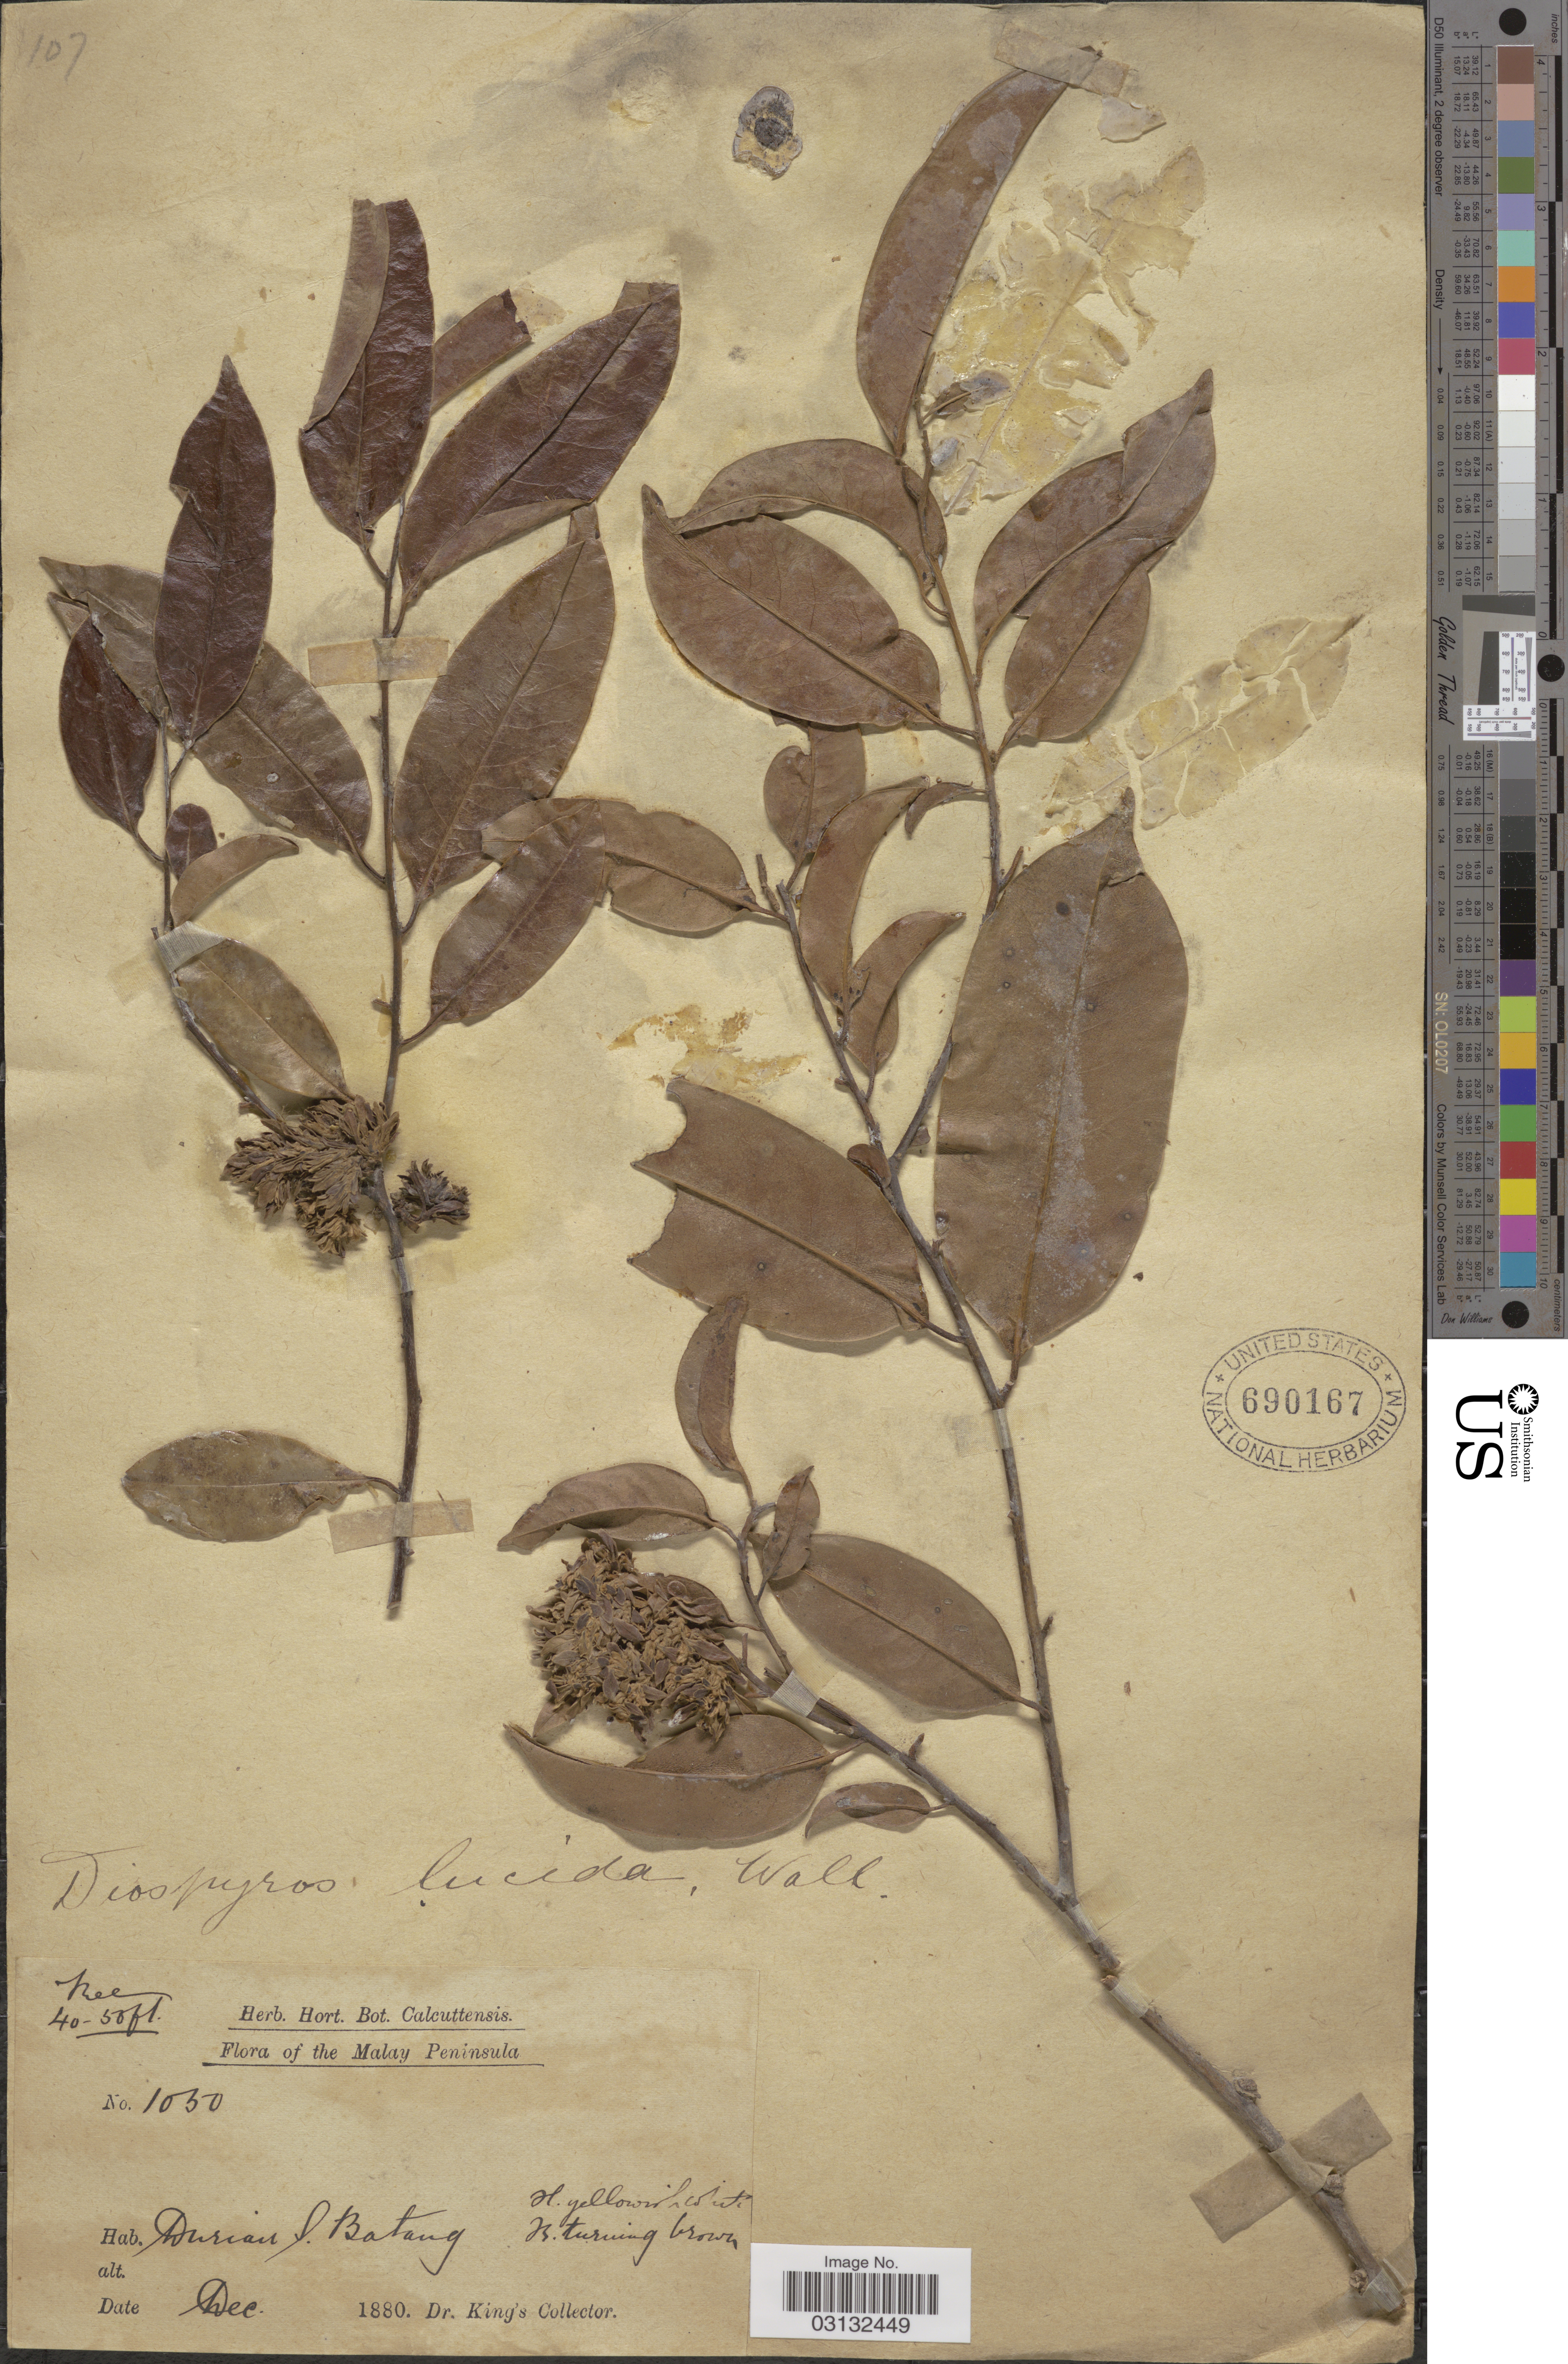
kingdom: Plantae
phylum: Tracheophyta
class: Magnoliopsida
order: Ericales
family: Ebenaceae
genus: Diospyros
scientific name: Diospyros virginiana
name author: L.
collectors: Dr. King's collector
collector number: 1050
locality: Malay Peninsula. Durian S. Batang.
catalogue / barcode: US 690167